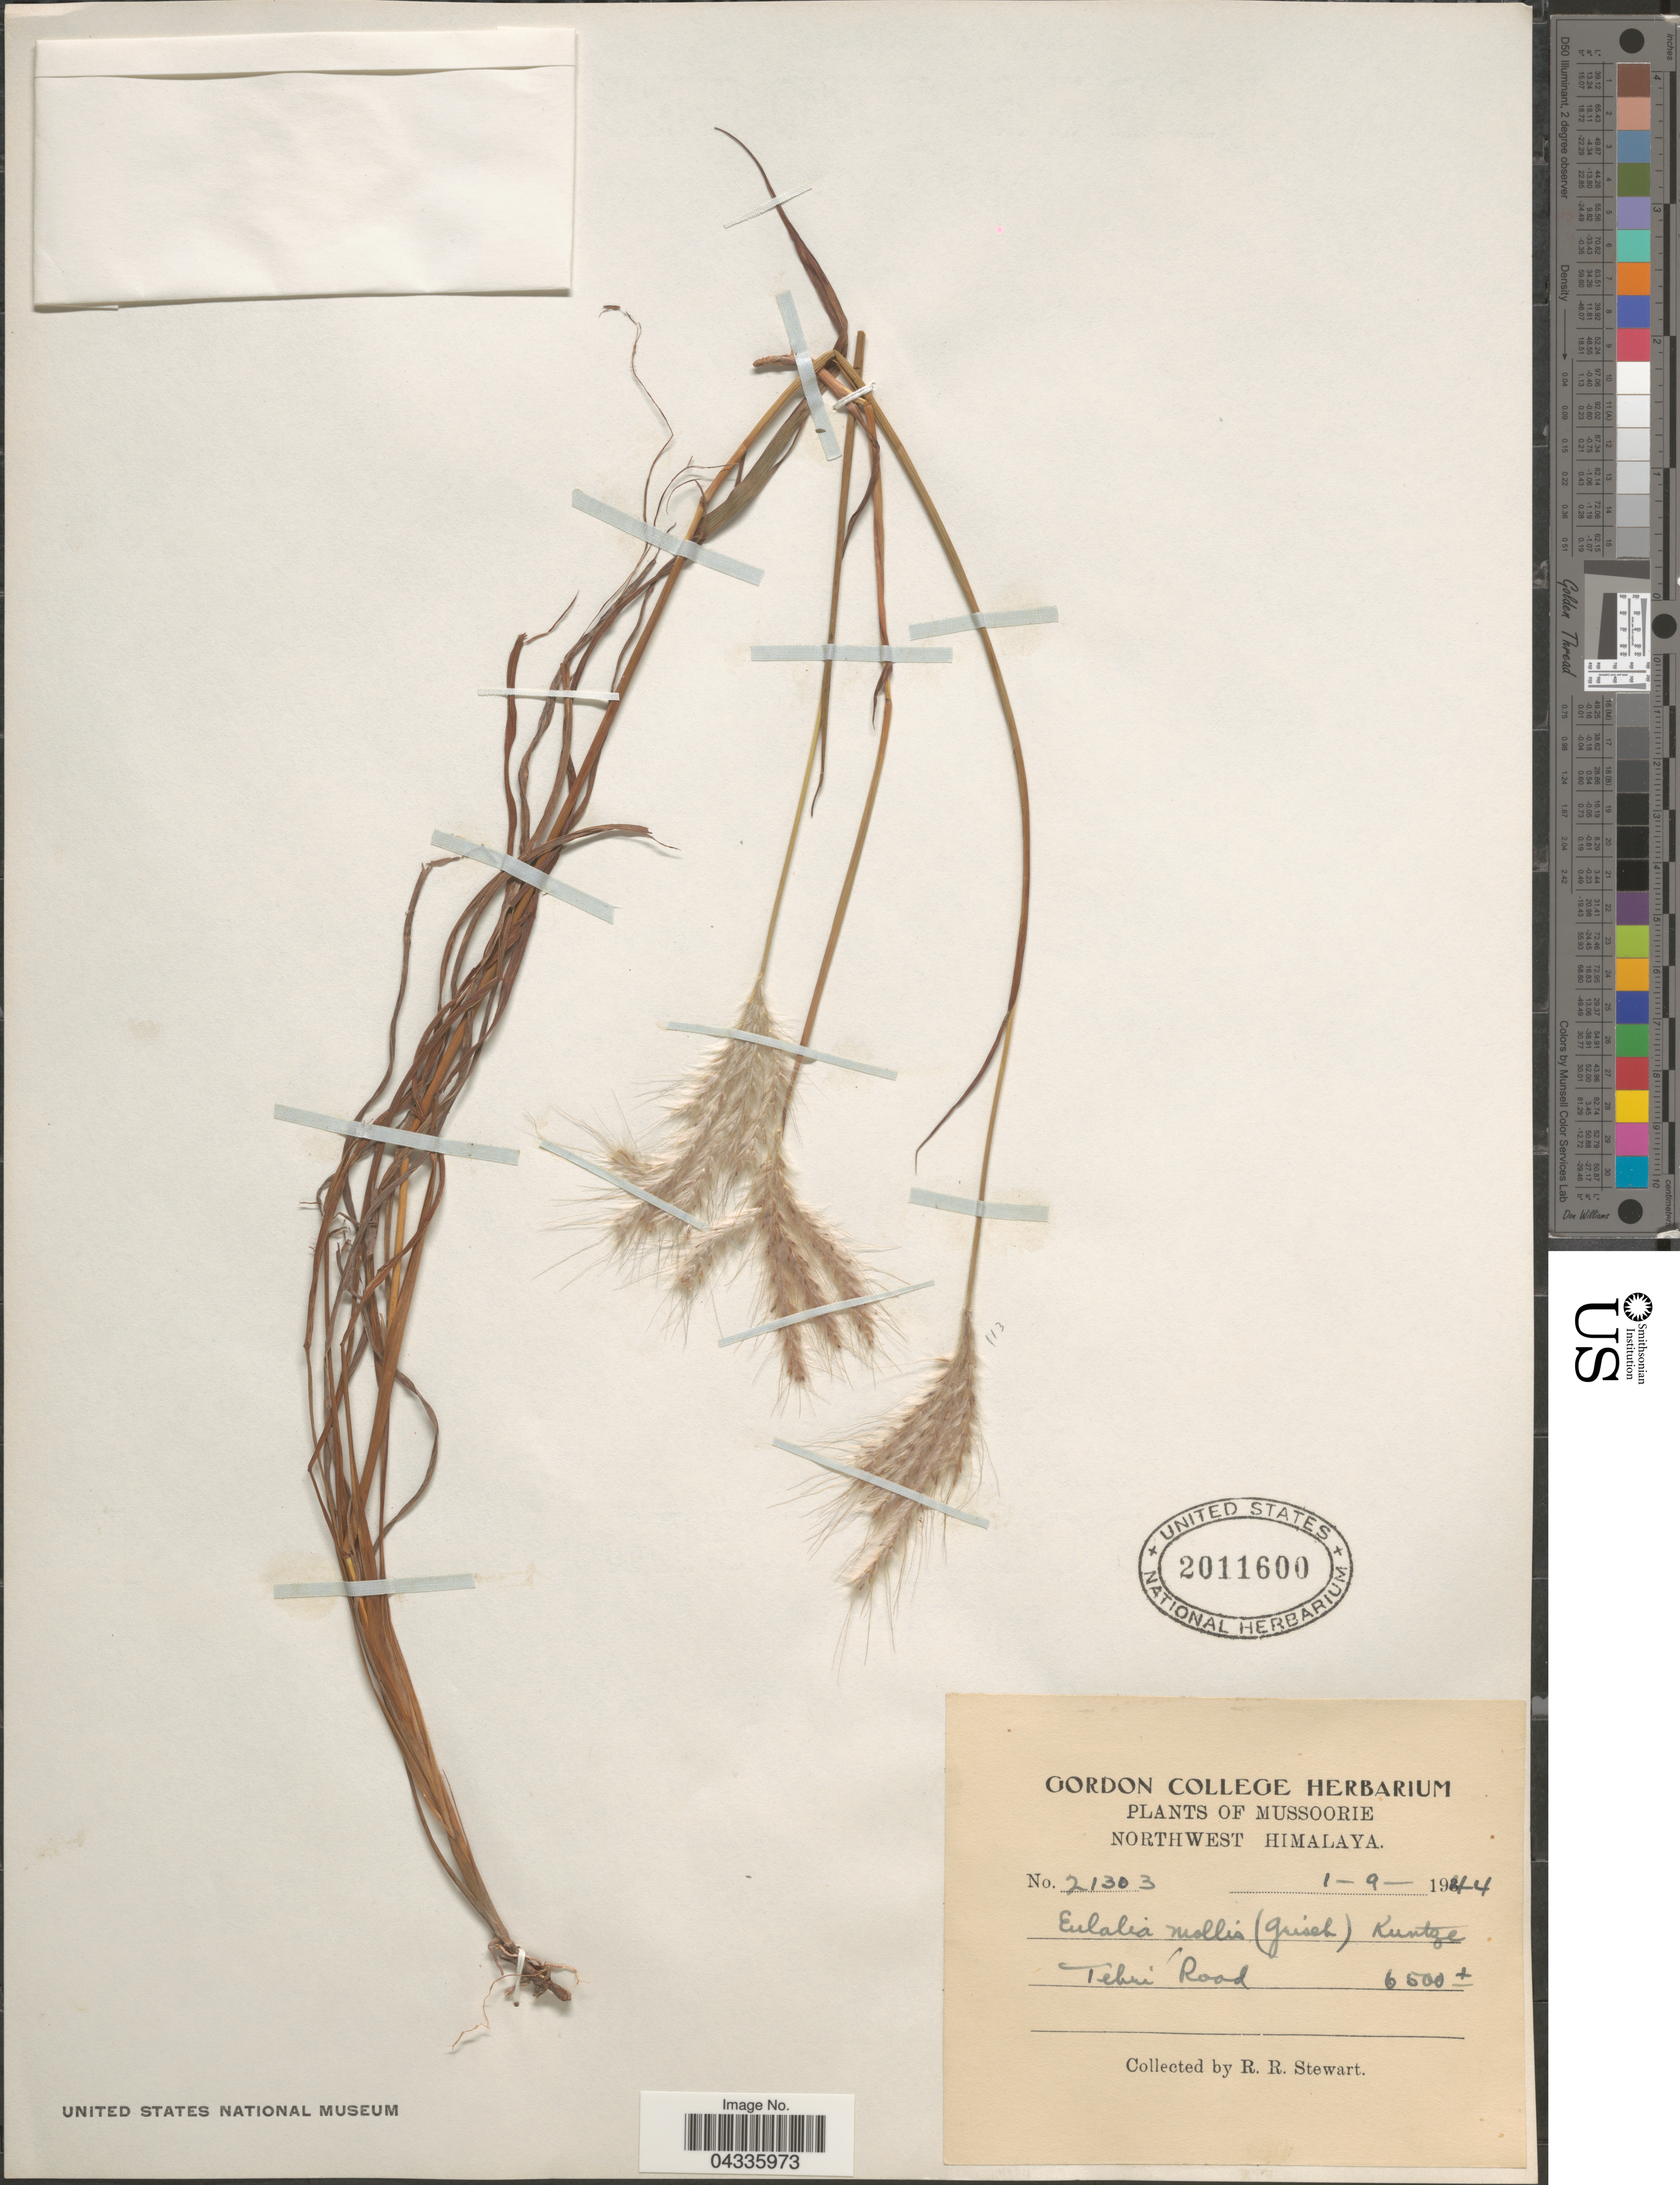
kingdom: Plantae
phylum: Tracheophyta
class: Liliopsida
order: Poales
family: Poaceae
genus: Eulalia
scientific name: Eulalia mollis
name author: (Griseb.) Kuntze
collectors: R. Stewart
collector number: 21303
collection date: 1944-09-01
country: India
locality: Mussoorie. Northwest Himalaya. Tehri Road.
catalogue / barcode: US 2011600